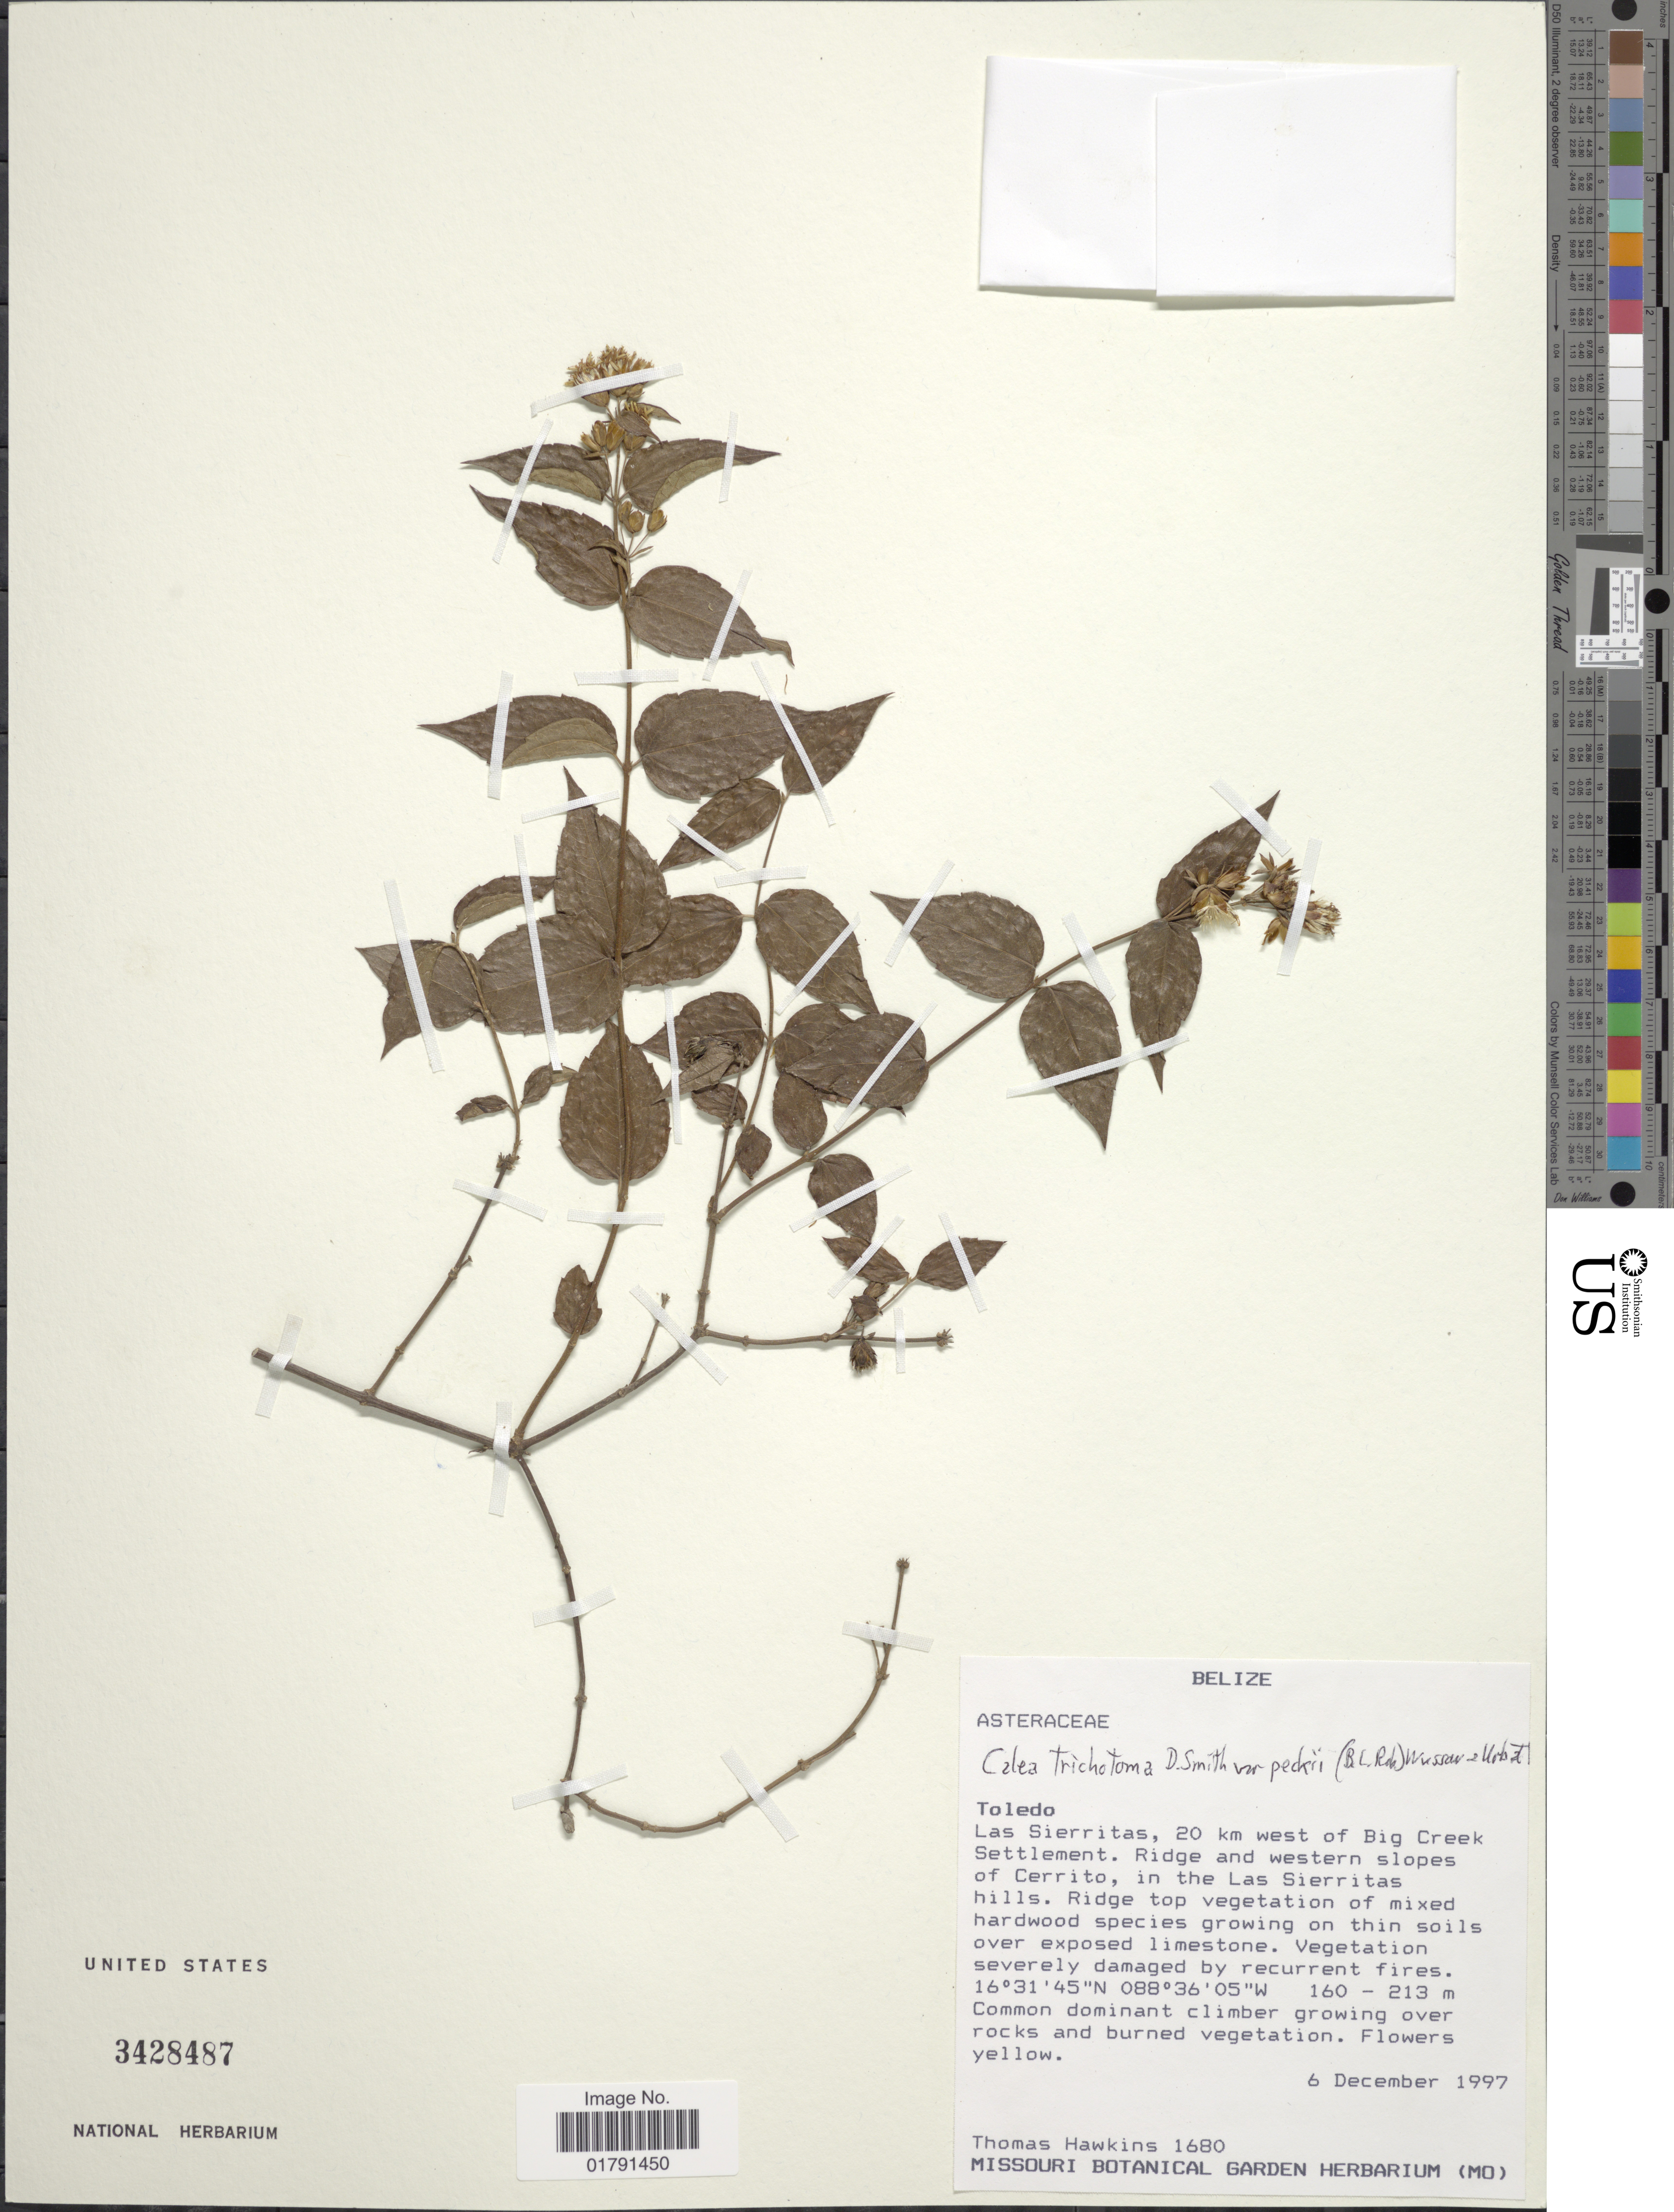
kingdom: Plantae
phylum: Tracheophyta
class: Magnoliopsida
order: Asterales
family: Asteraceae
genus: Calea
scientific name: Calea trichotoma var. trichotoma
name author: Donn. Sm.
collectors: T. Hawkins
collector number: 1680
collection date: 1997-12-06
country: Belize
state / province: Toledo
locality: Las Sierritas, 20 km west of Big Creek Settlement, Ridge and western slopes of Cerrito, in the Las Sierritas hills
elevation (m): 160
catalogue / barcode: US 3428487